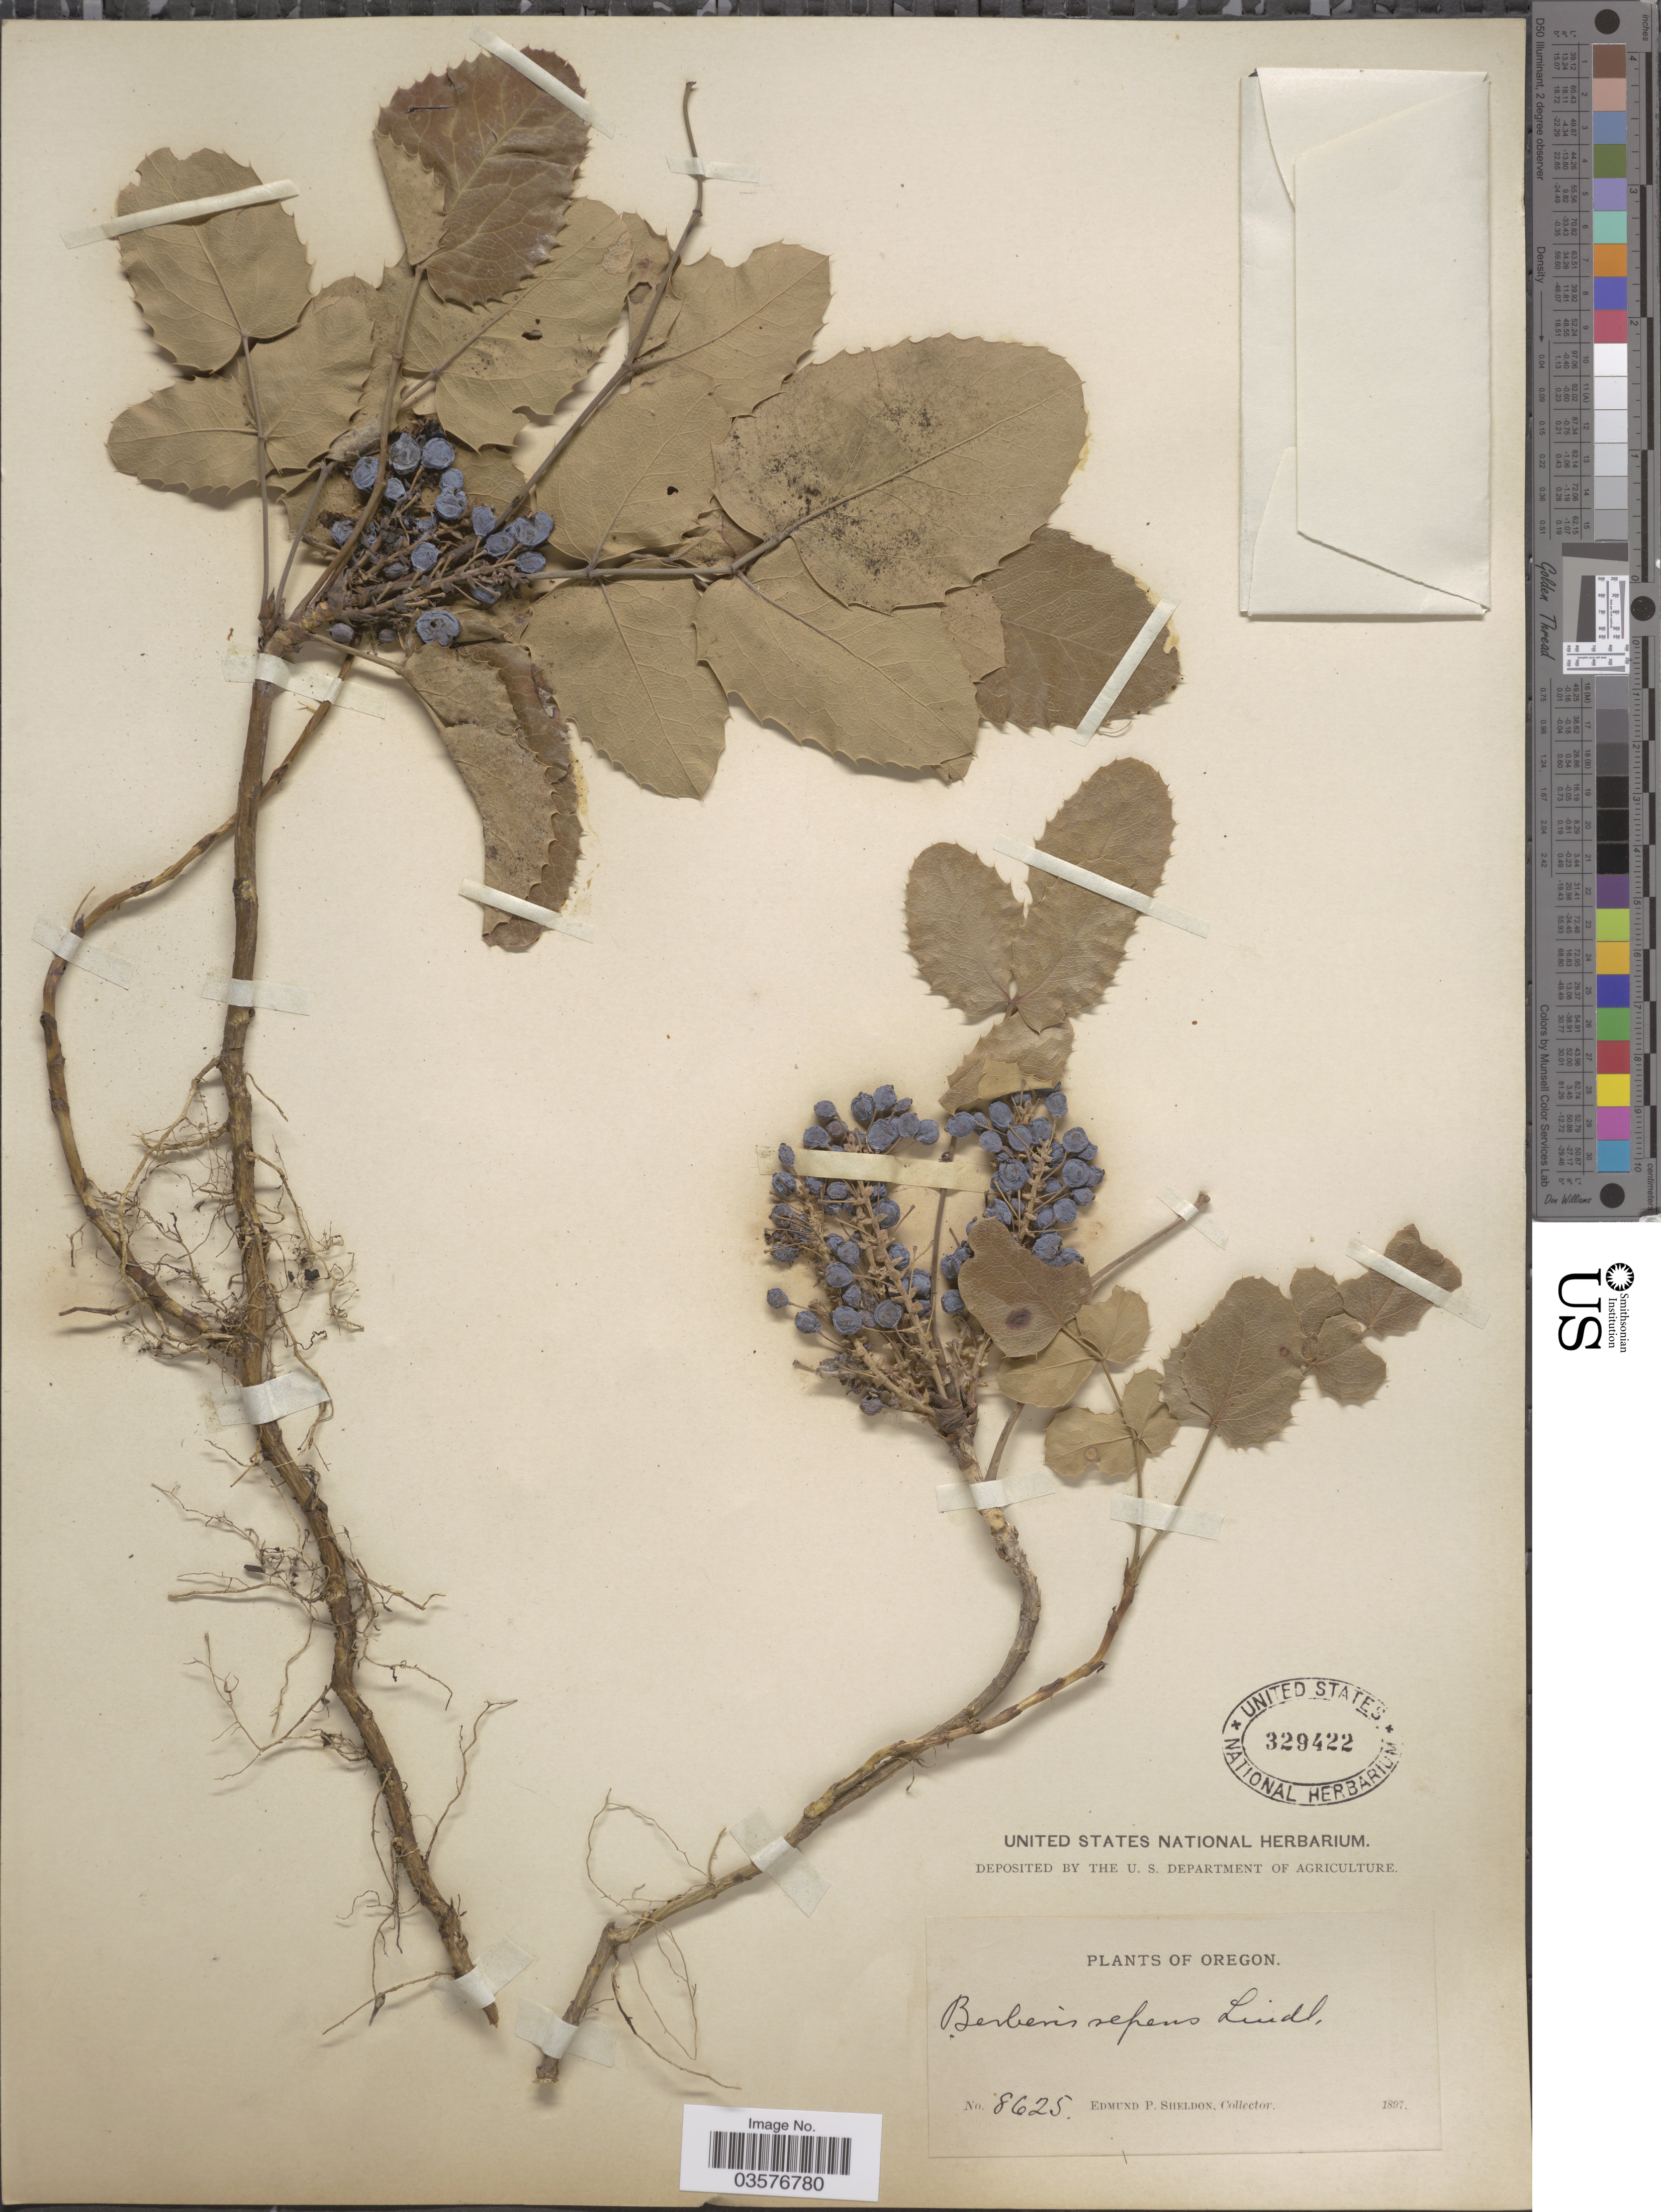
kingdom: Plantae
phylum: Tracheophyta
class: Magnoliopsida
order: Ranunculales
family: Berberidaceae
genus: Mahonia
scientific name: Mahonia repens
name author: (Lindl.) G. Don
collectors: E. P. Sheldon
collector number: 8625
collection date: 1897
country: United States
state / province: Oregon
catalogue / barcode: US 329422